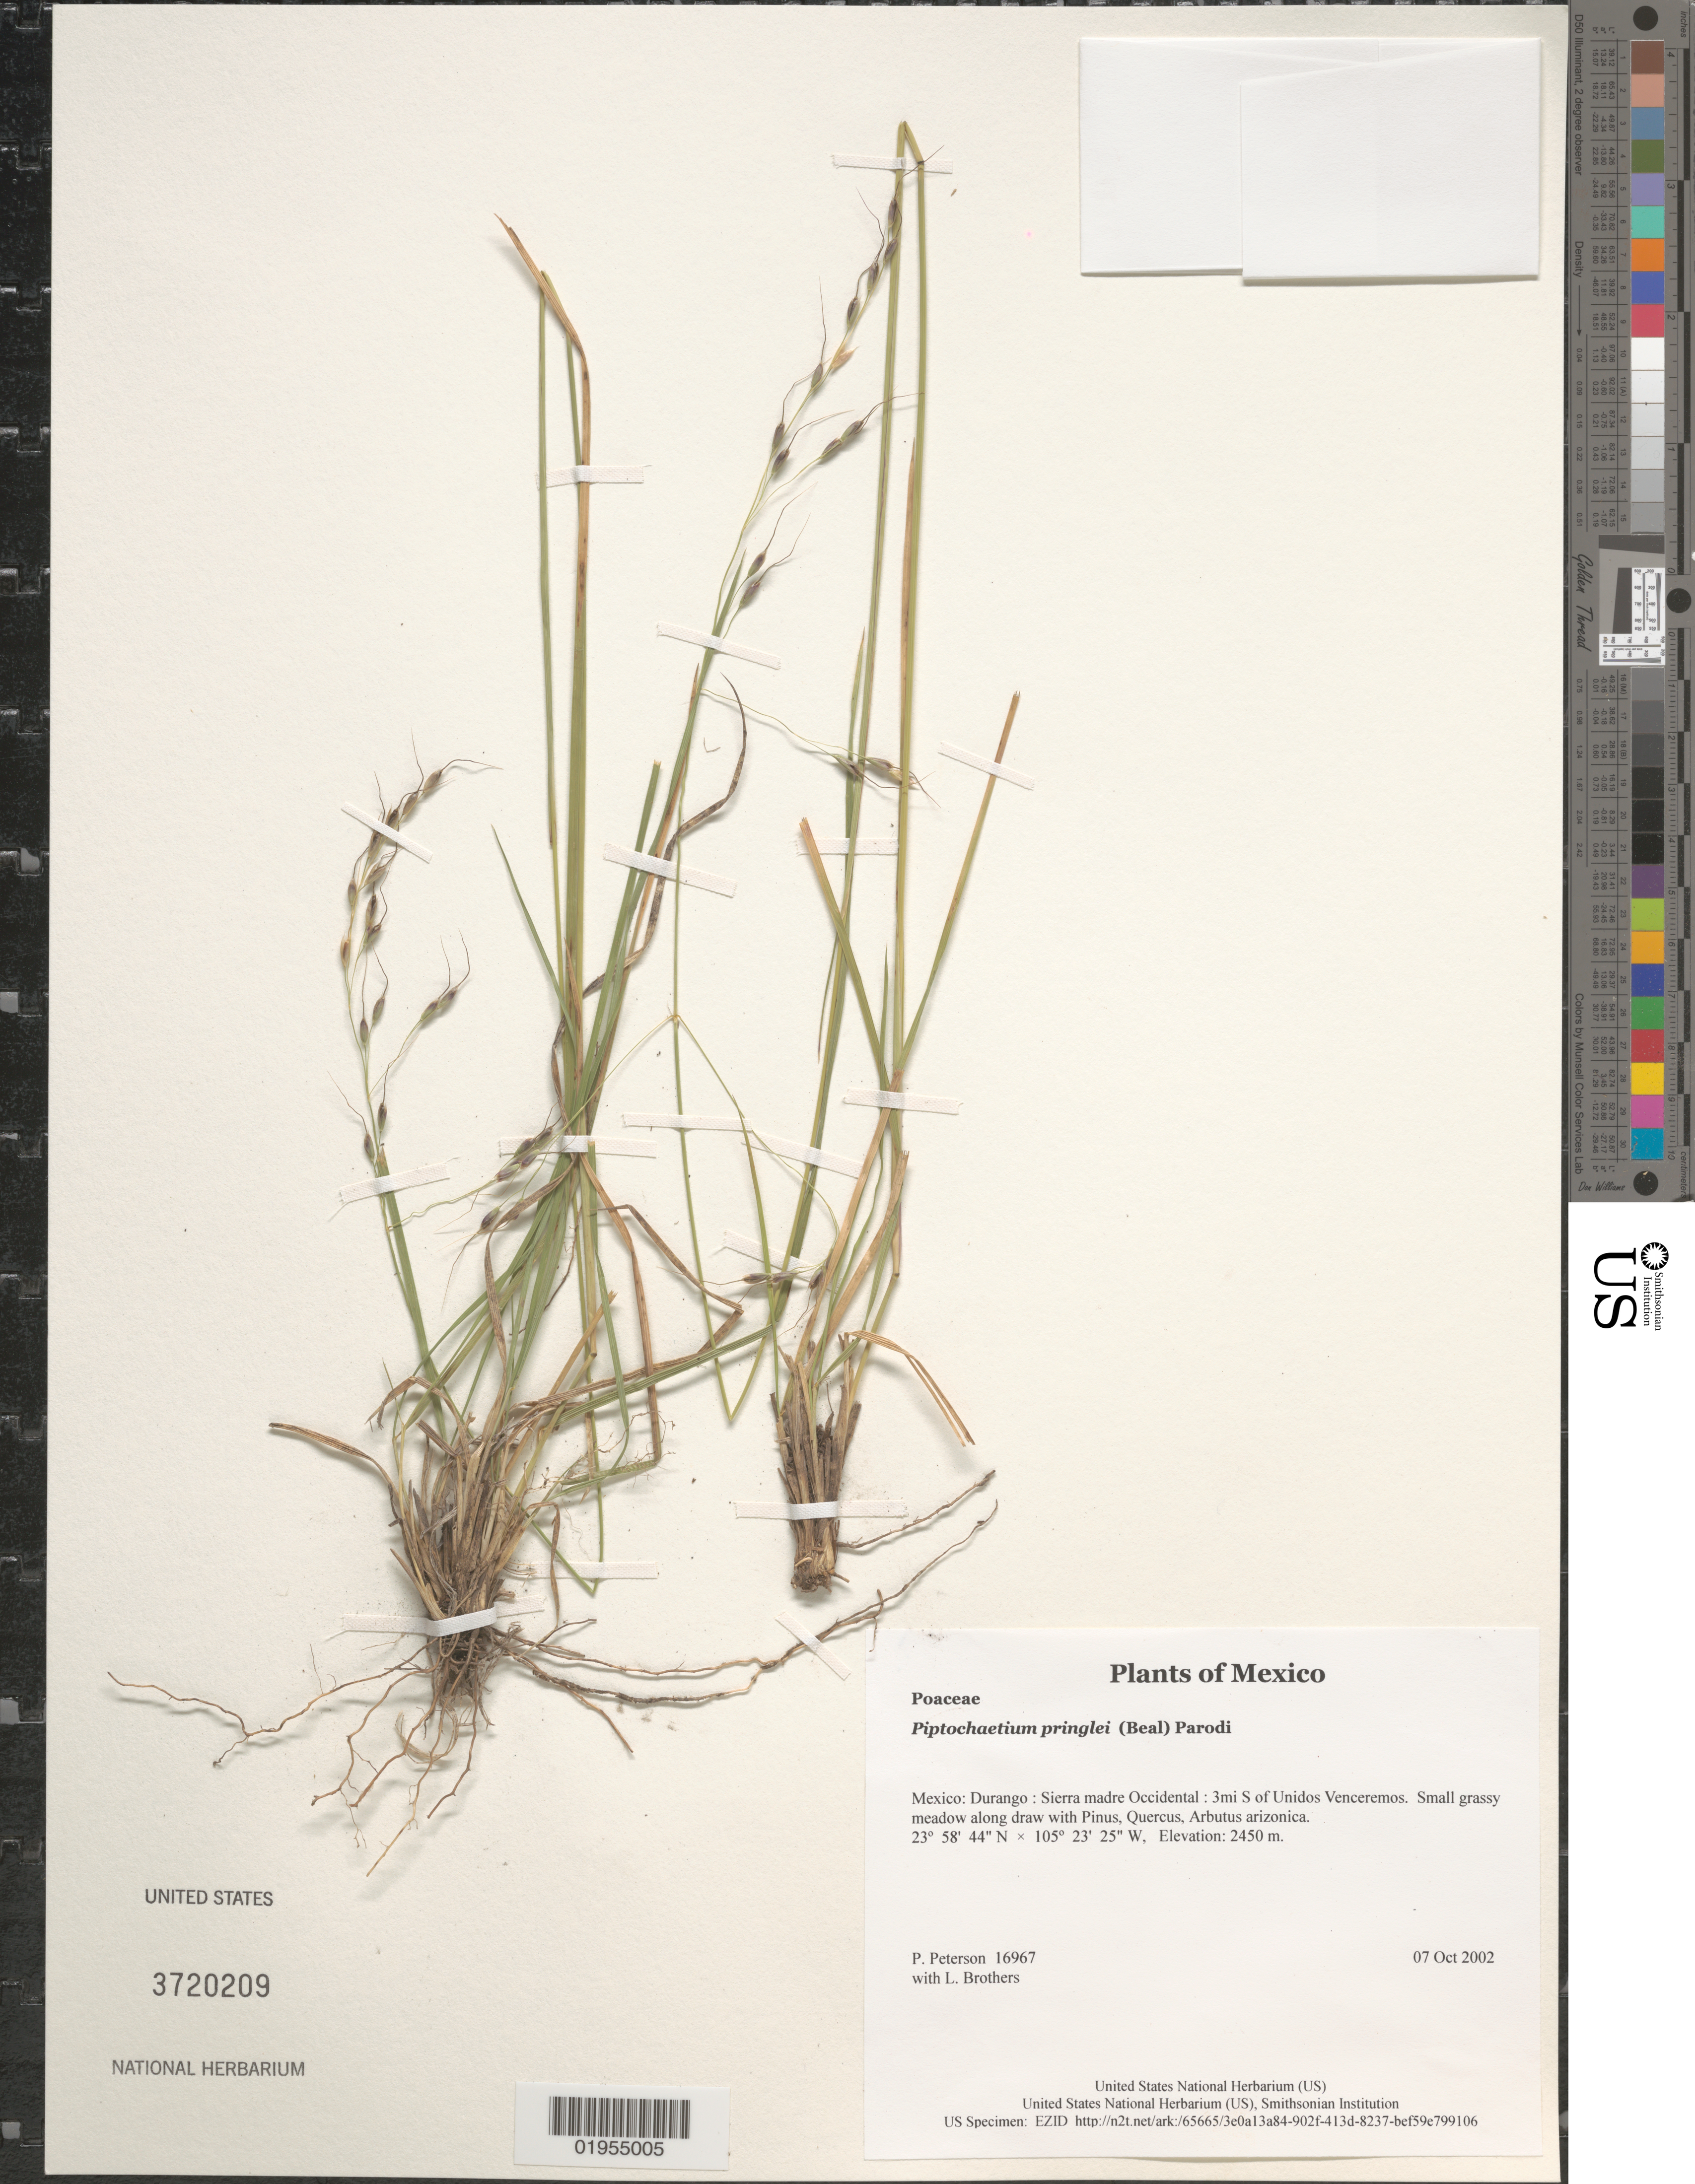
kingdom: Plantae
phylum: Tracheophyta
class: Liliopsida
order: Poales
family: Poaceae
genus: Piptochaetium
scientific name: Piptochaetium pringlei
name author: (W.J. Beal) Parodi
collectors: P. M. Peterson & L. E. Brothers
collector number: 16967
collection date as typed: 07 Oct 2002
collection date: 2002-10-07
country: Mexico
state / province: Durango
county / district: Sierra madre Occidental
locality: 3mi S of Unidos Venceremos. Small grassy meadow along draw with Pinus, Quercus, Arbutus arizonica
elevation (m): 2450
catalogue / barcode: US 3720209